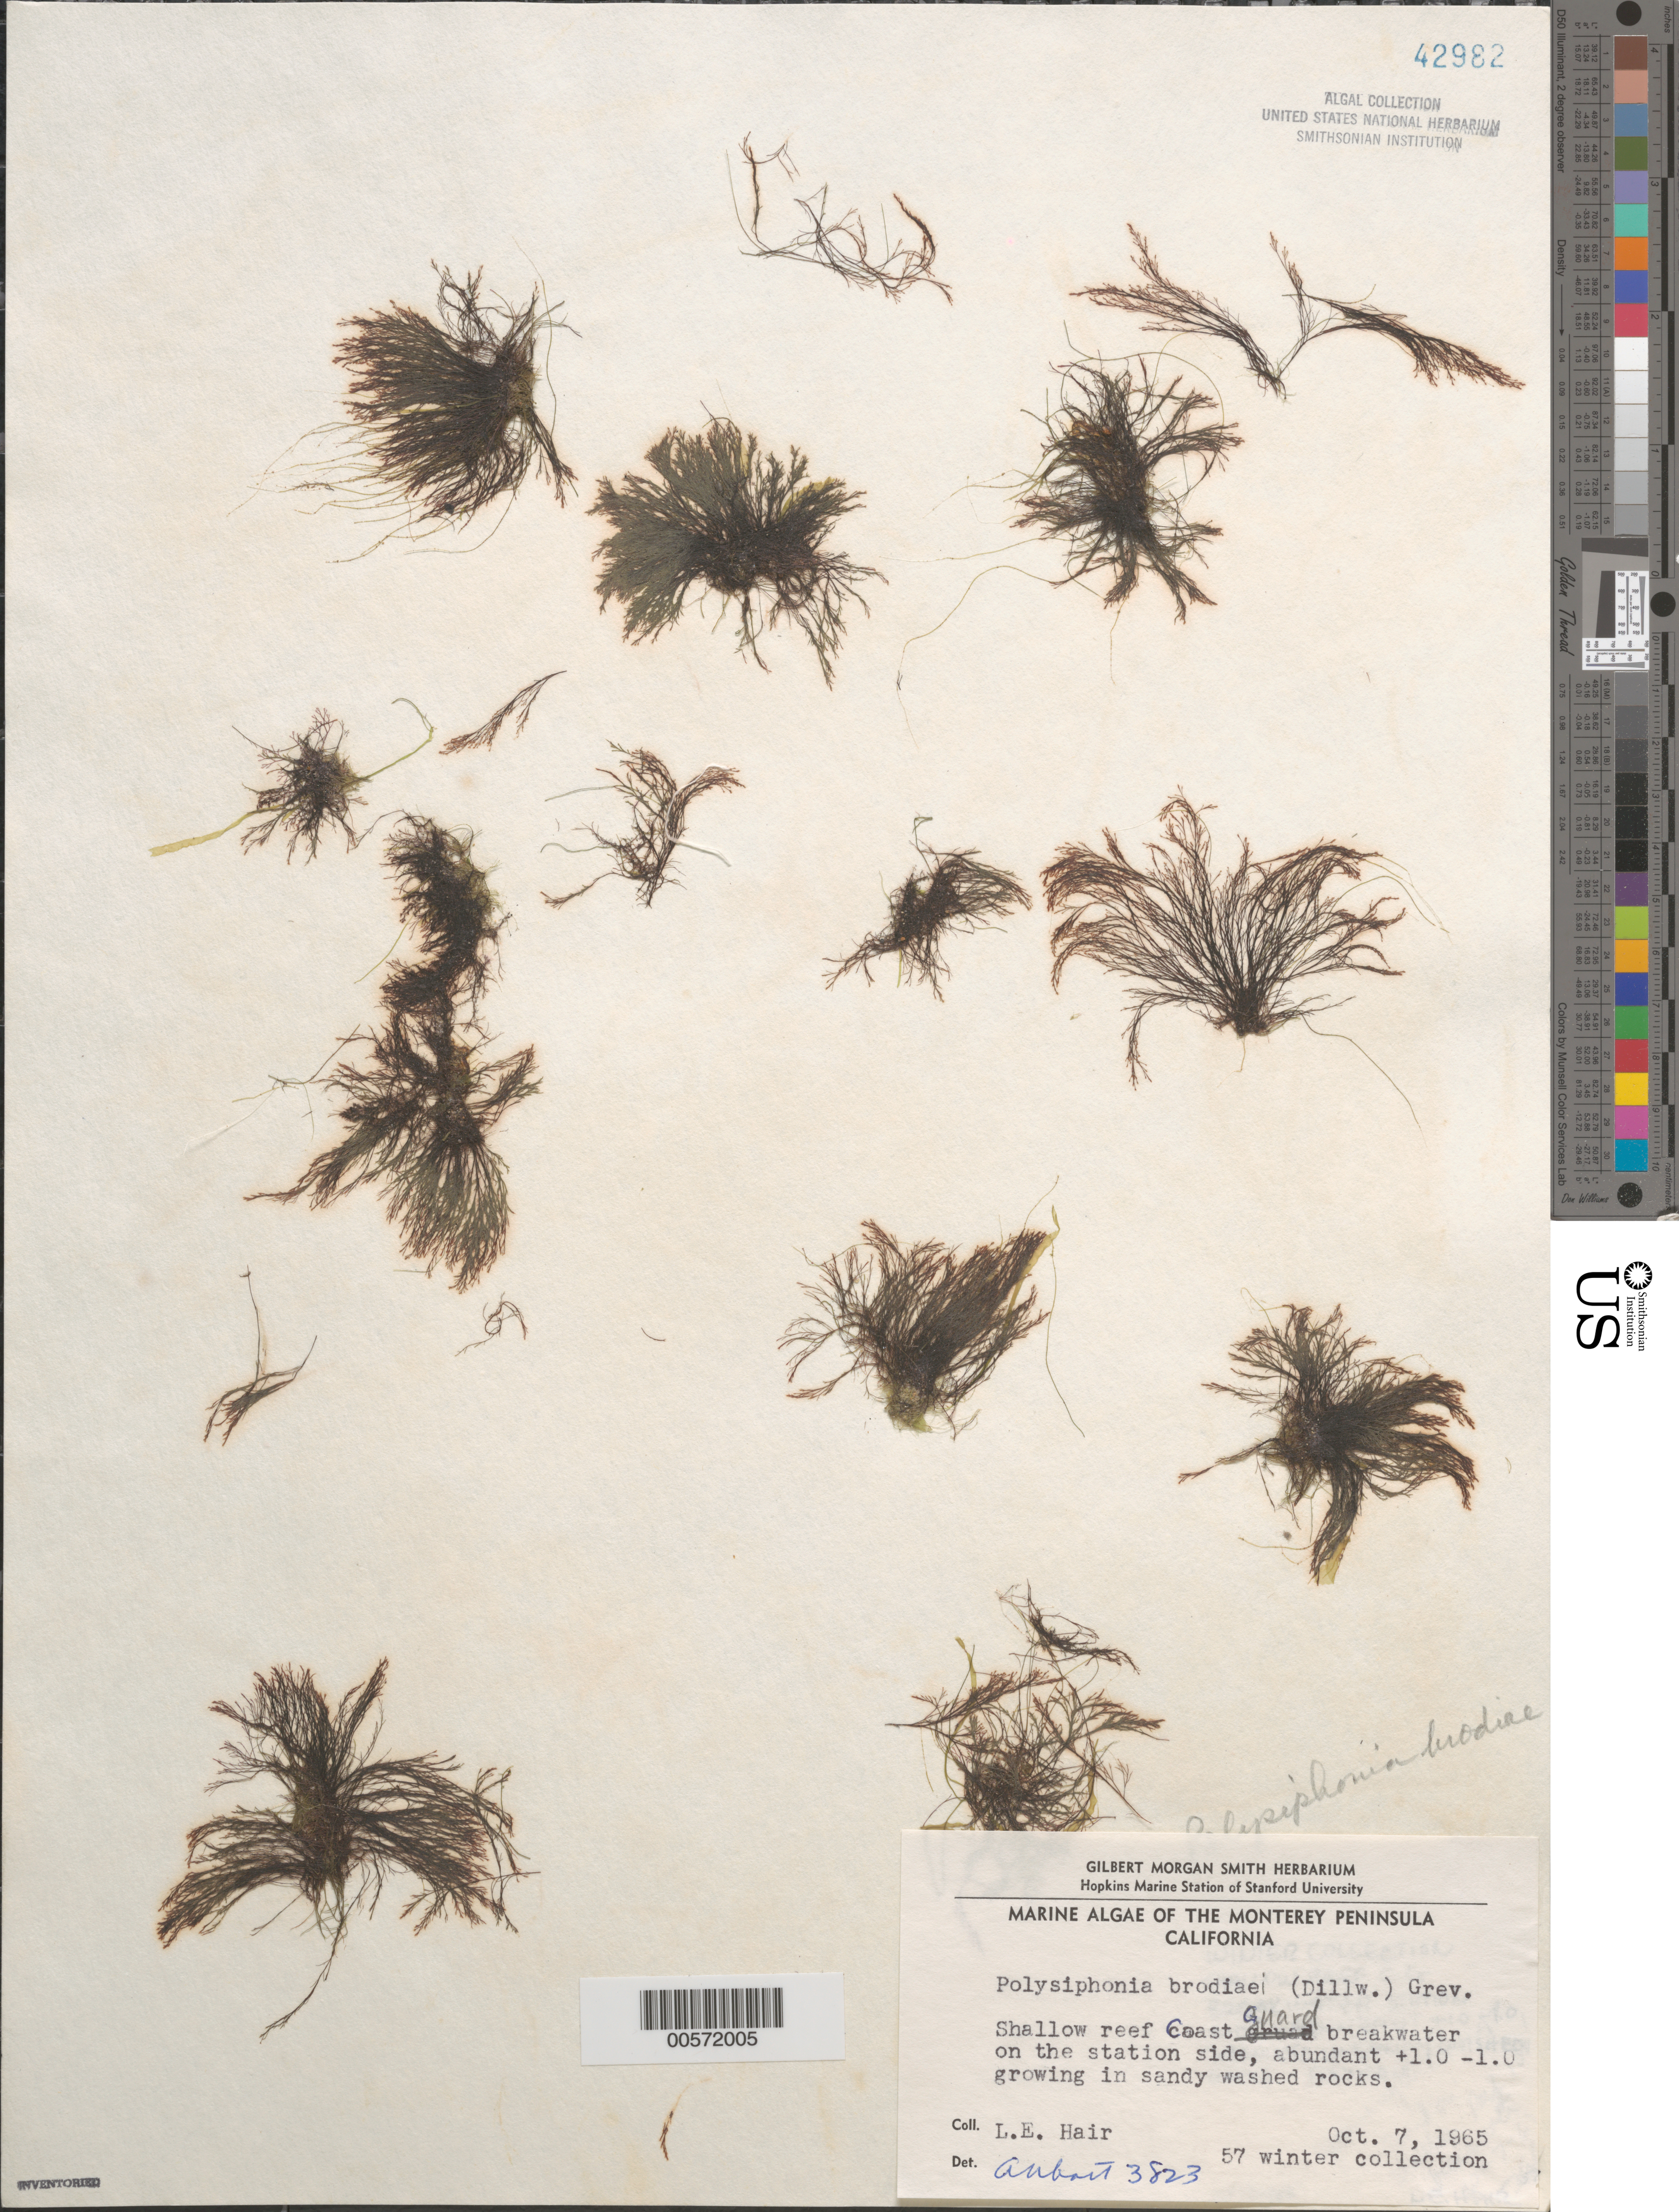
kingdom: Plantae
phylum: Rhodophyta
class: Florideophyceae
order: Ceramiales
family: Rhodomelaceae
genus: Polysiphonia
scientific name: Polysiphonia subulata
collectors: L. Hair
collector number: LEH 57 & IAA 3823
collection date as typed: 07 Oct 1965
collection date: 1965-10-07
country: United States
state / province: California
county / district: Monterey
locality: Monterey Peninsula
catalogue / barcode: US 42982